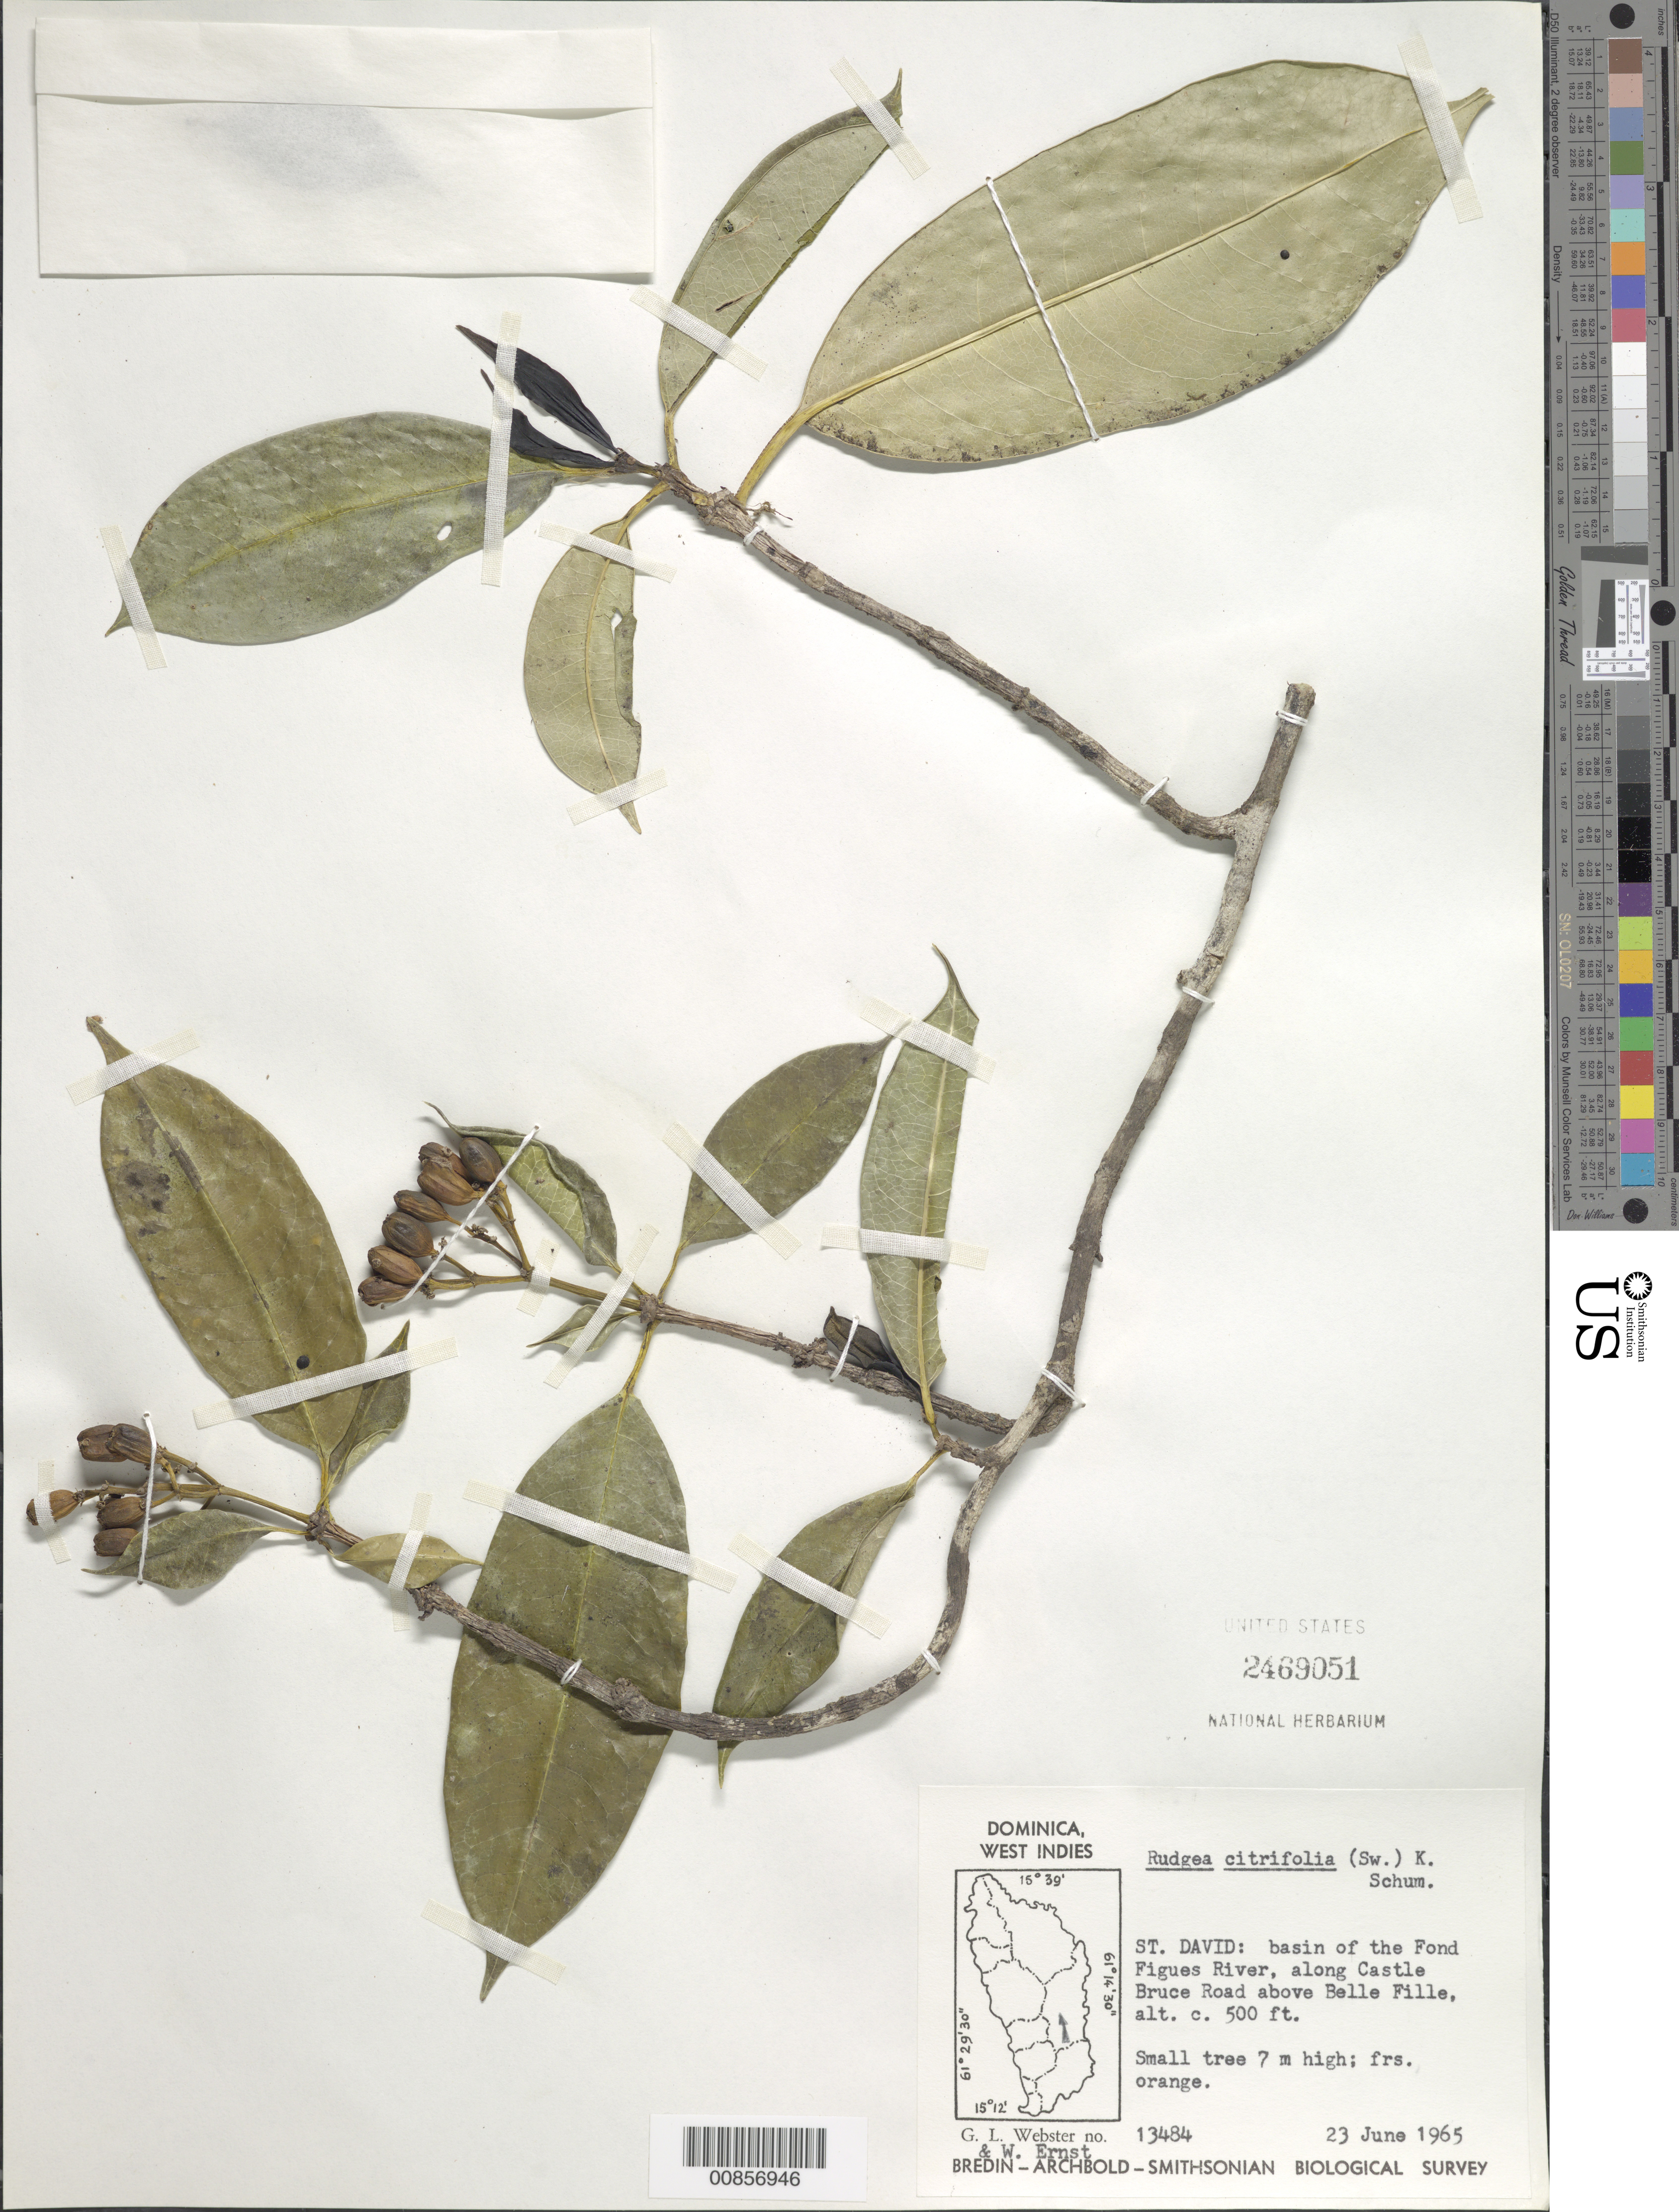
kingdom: Plantae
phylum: Tracheophyta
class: Magnoliopsida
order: Gentianales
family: Rubiaceae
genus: Rudgea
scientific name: Rudgea citrifolia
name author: (Sw.) K. Schum.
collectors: G. L. Webster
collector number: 13484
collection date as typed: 23 Jun 1965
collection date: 1965-06-23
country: Dominica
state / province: St. David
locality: Basin of the Fond Figues River, along Castle Bruce Road, above Belle Fille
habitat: Along road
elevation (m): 152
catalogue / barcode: US 2469051